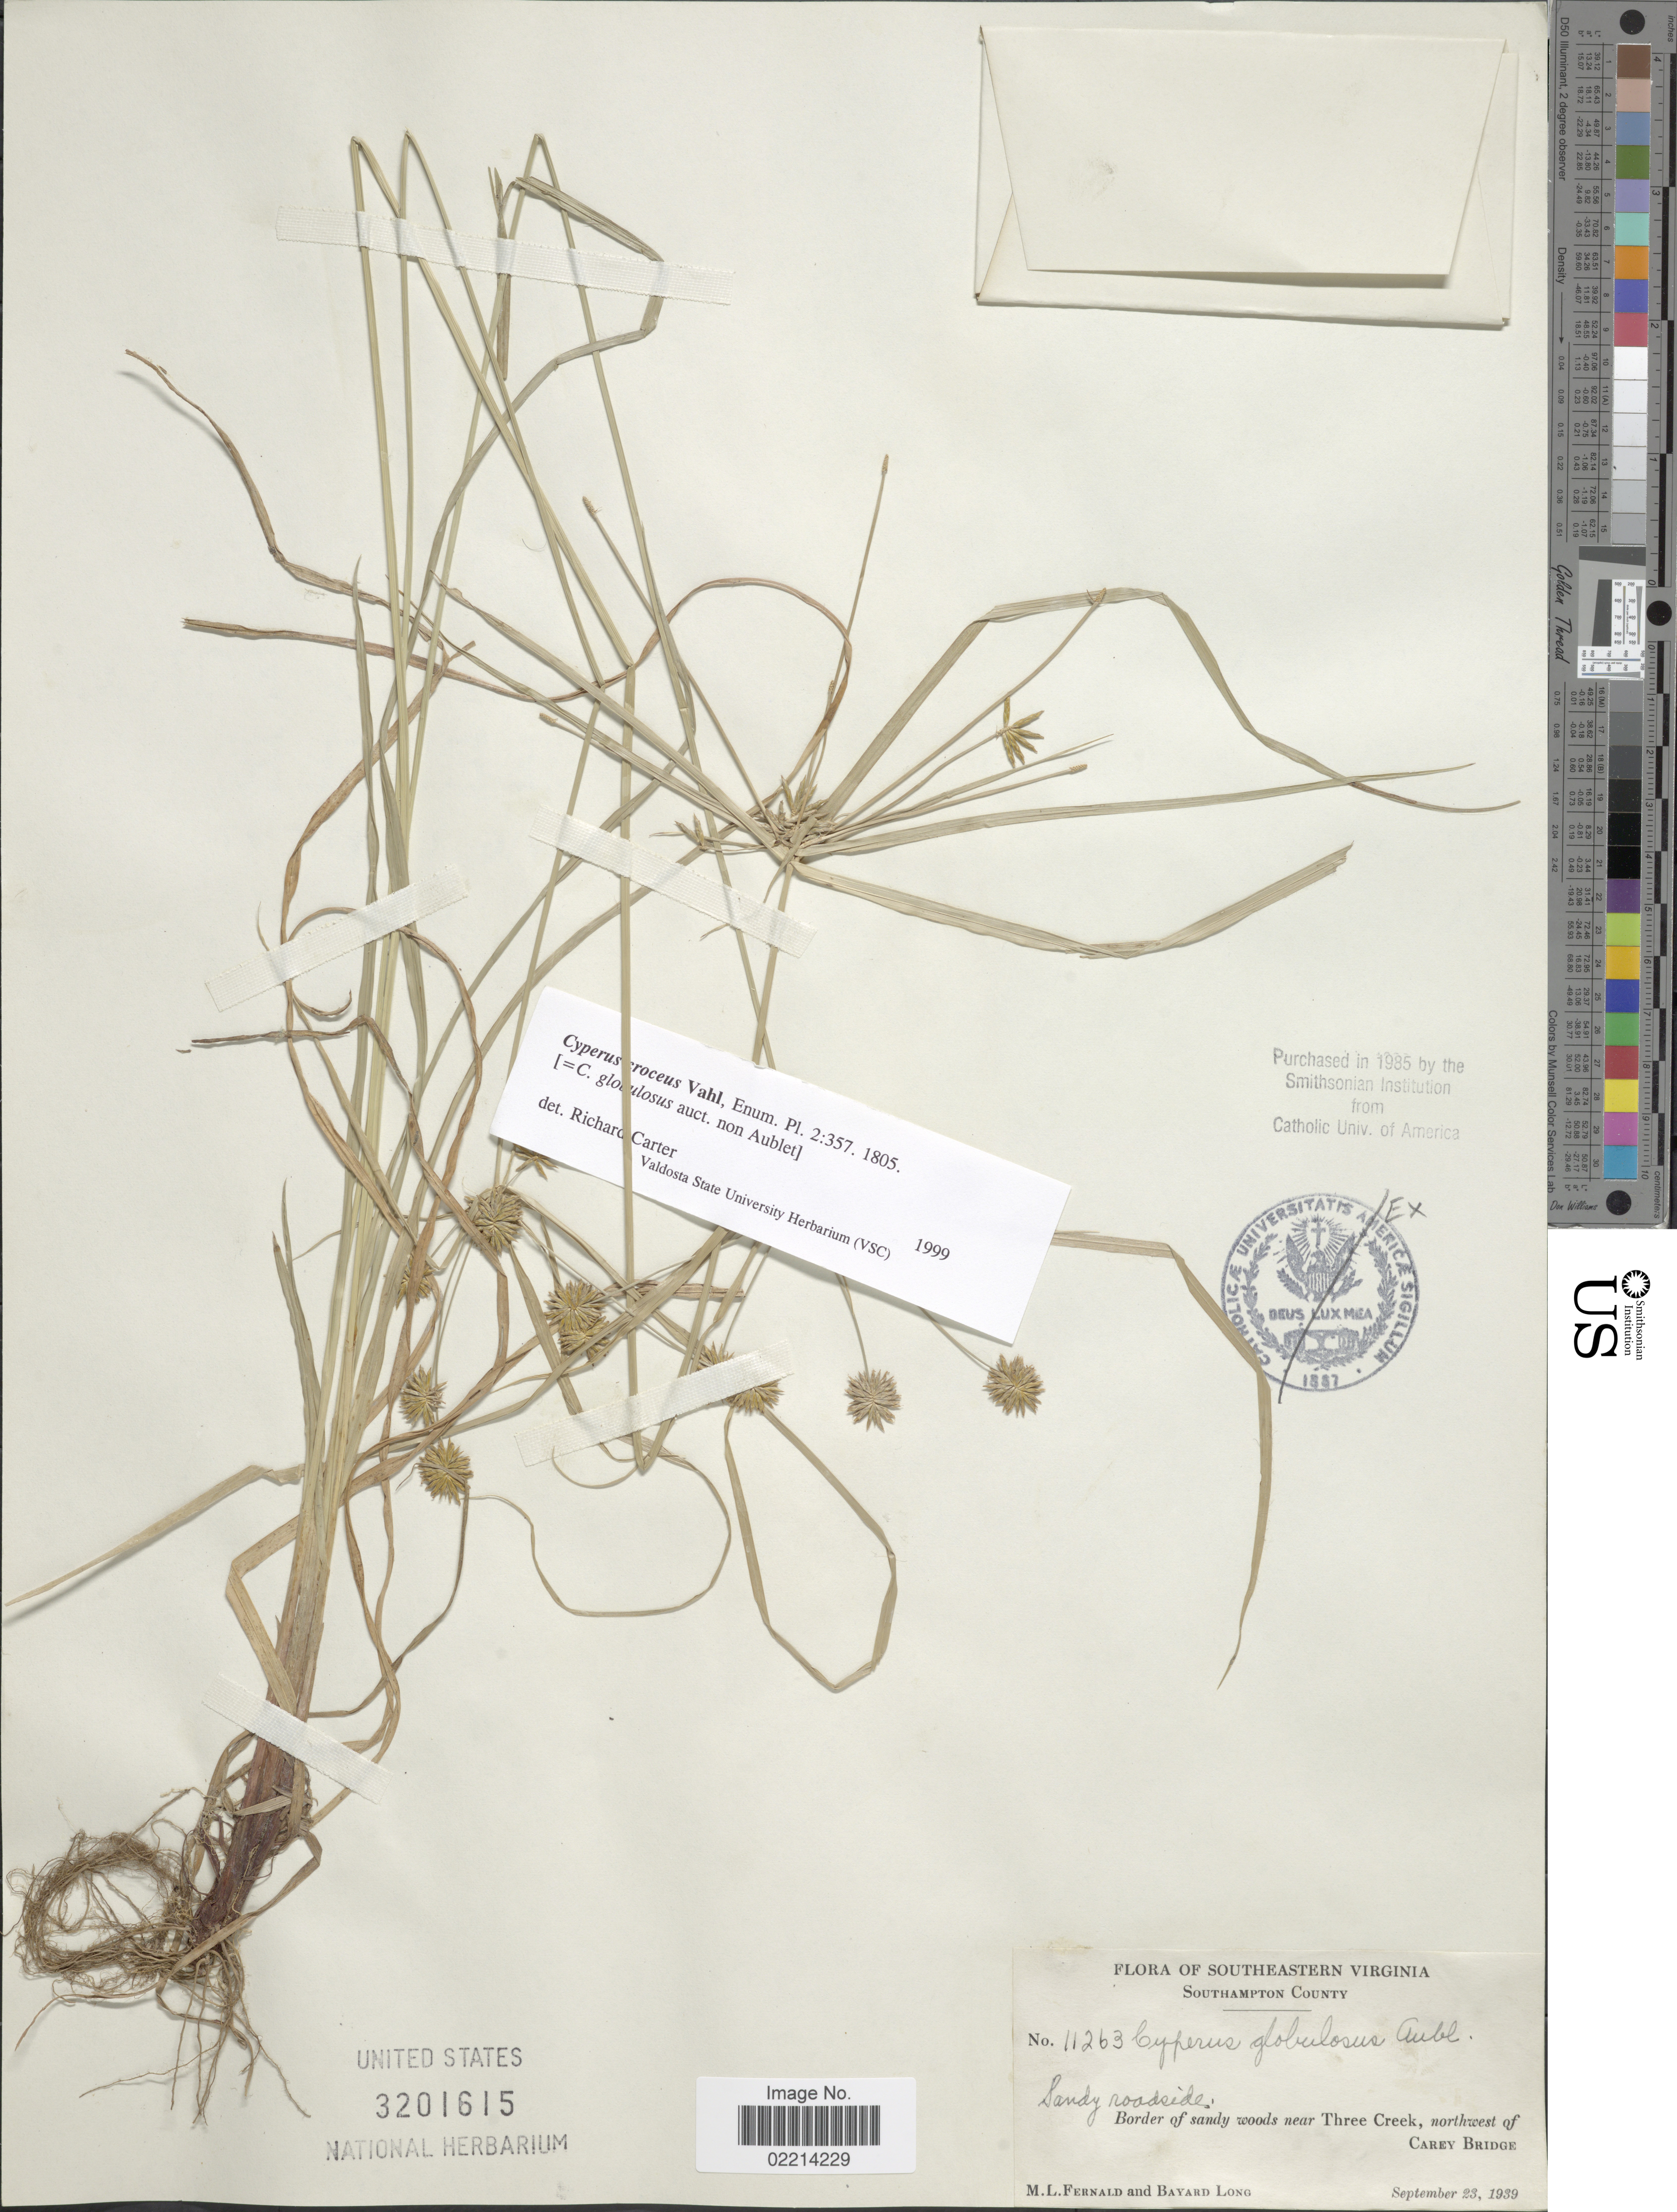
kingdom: Plantae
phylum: Tracheophyta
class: Liliopsida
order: Poales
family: Cyperaceae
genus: Cyperus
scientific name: Cyperus croceus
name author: Vahl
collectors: M. L. Fernald & B. Long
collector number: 11263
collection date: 1939-09-23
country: United States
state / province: Virginia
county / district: Southampton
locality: Southeastern Virginia, Southampton County, Sandy roadside, Border of sandy woods near Three Creek, northwest of Carey Bridge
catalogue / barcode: US 3201615